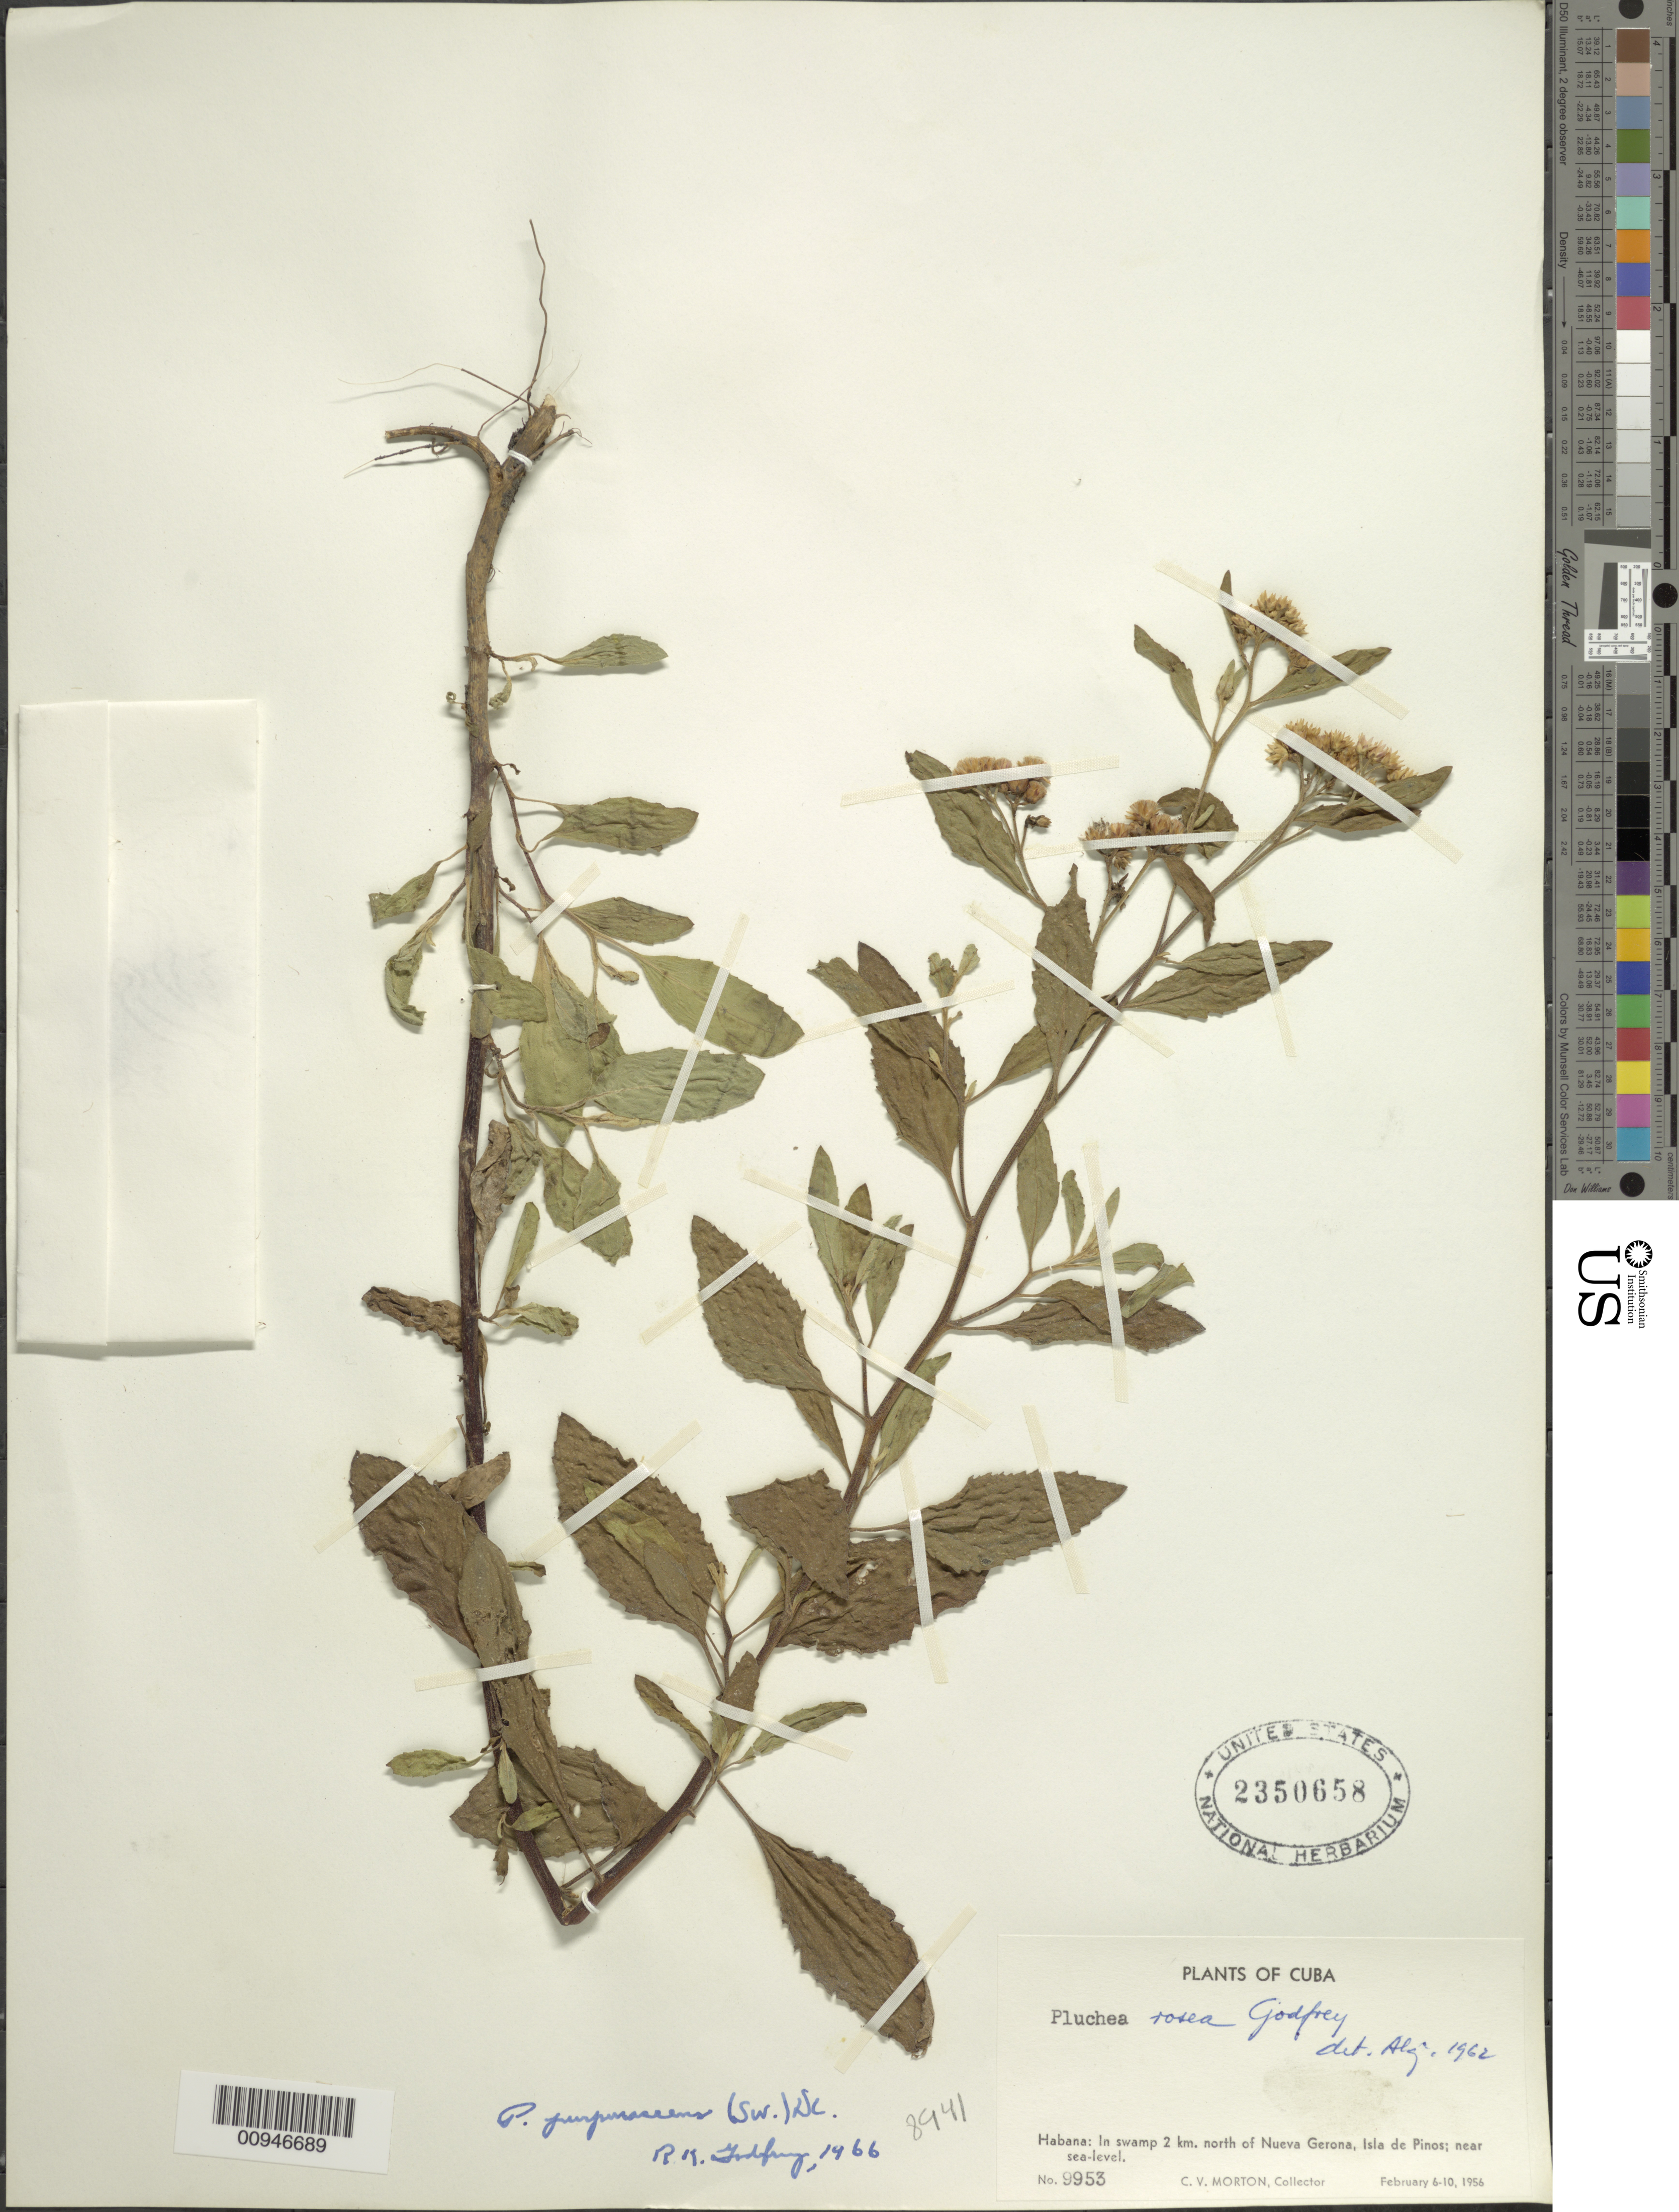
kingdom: Plantae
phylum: Tracheophyta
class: Magnoliopsida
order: Asterales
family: Asteraceae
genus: Pluchea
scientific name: Pluchea odorata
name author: (L.) Cass.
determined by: Godfrey, R. K.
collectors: C. V. Morton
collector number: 9953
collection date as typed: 06 Feb 1956 to 10 Feb 1956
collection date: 1956-02-06/1956-02-10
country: Cuba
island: Isla de la Juventud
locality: Isle of Pines 2 km N of Nueva Gerona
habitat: Swamp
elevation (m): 0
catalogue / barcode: US 2350658